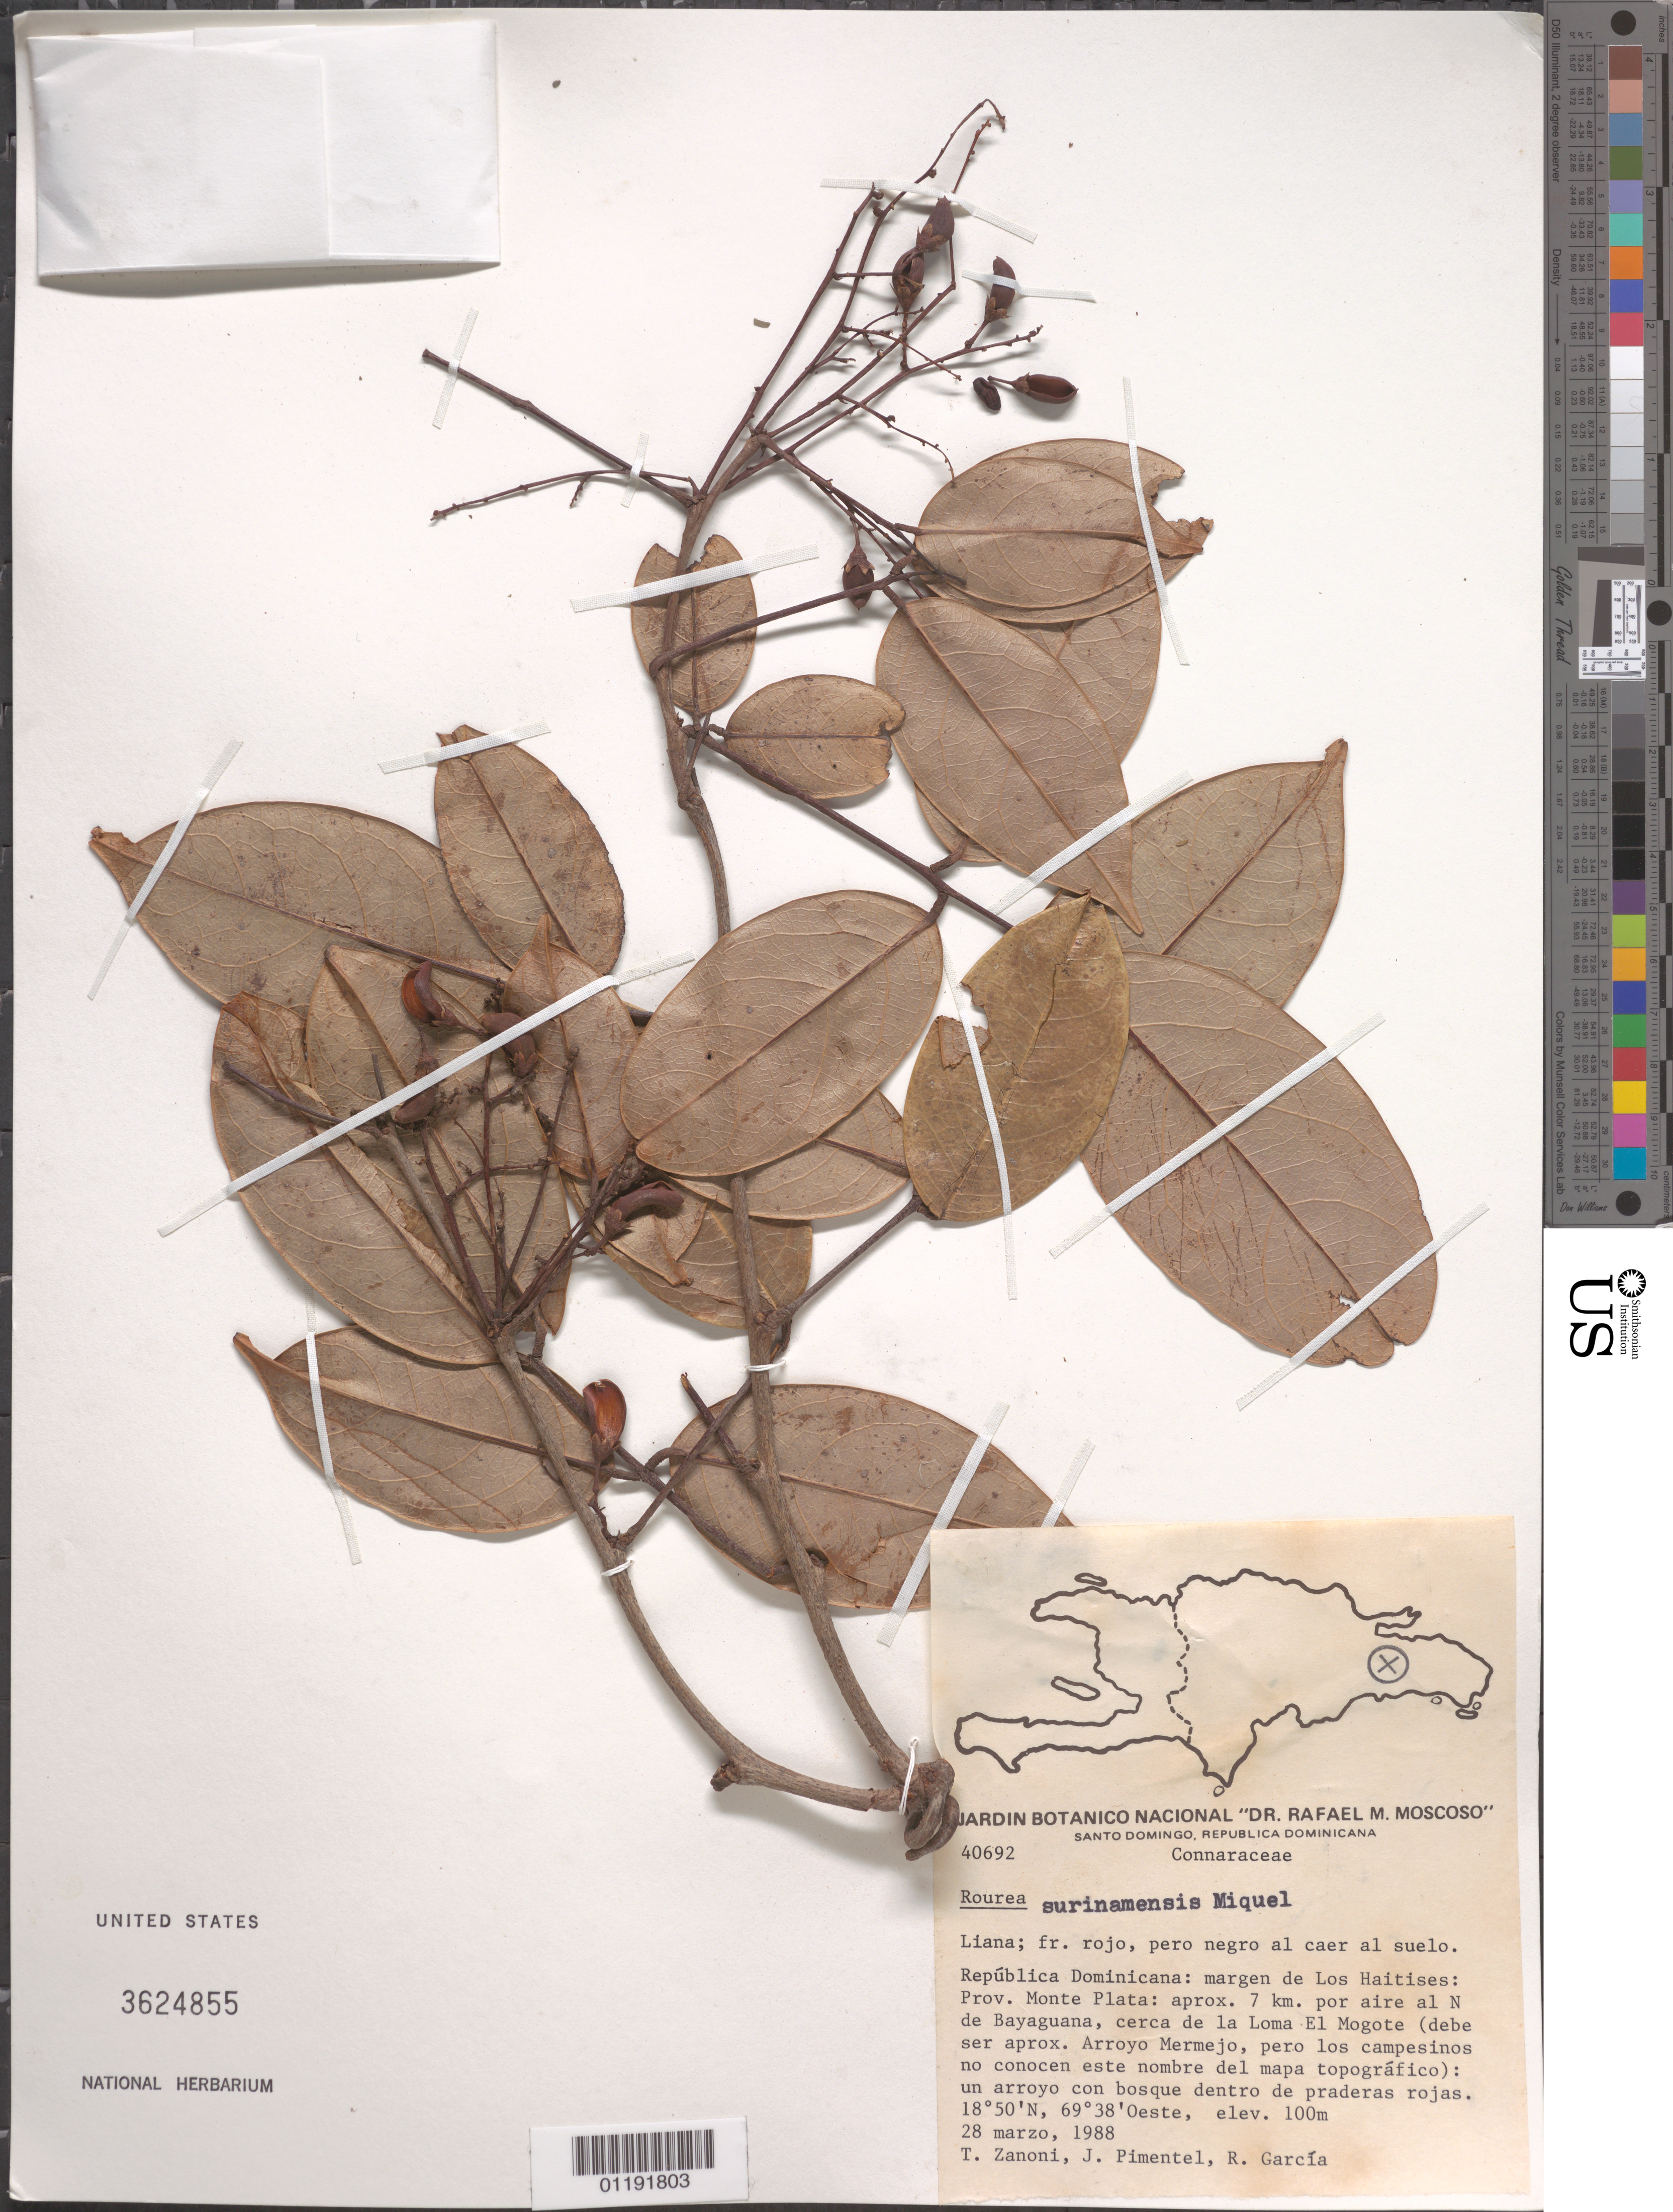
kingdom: Plantae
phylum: Tracheophyta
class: Magnoliopsida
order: Oxalidales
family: Connaraceae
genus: Rourea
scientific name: Rourea surinamensis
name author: Miq.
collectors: T. A. Zanoni, J. Pimentel & R. Garcia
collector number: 40692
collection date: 1988-03-28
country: Dominican Republic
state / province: Monte Plata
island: Hispaniola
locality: Los Haitises, approx 7 km by air N of Bayaguana, near Loma El Mogote, approx at Arroyo Mermejo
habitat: Stream, forest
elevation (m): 100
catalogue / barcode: US 3624855